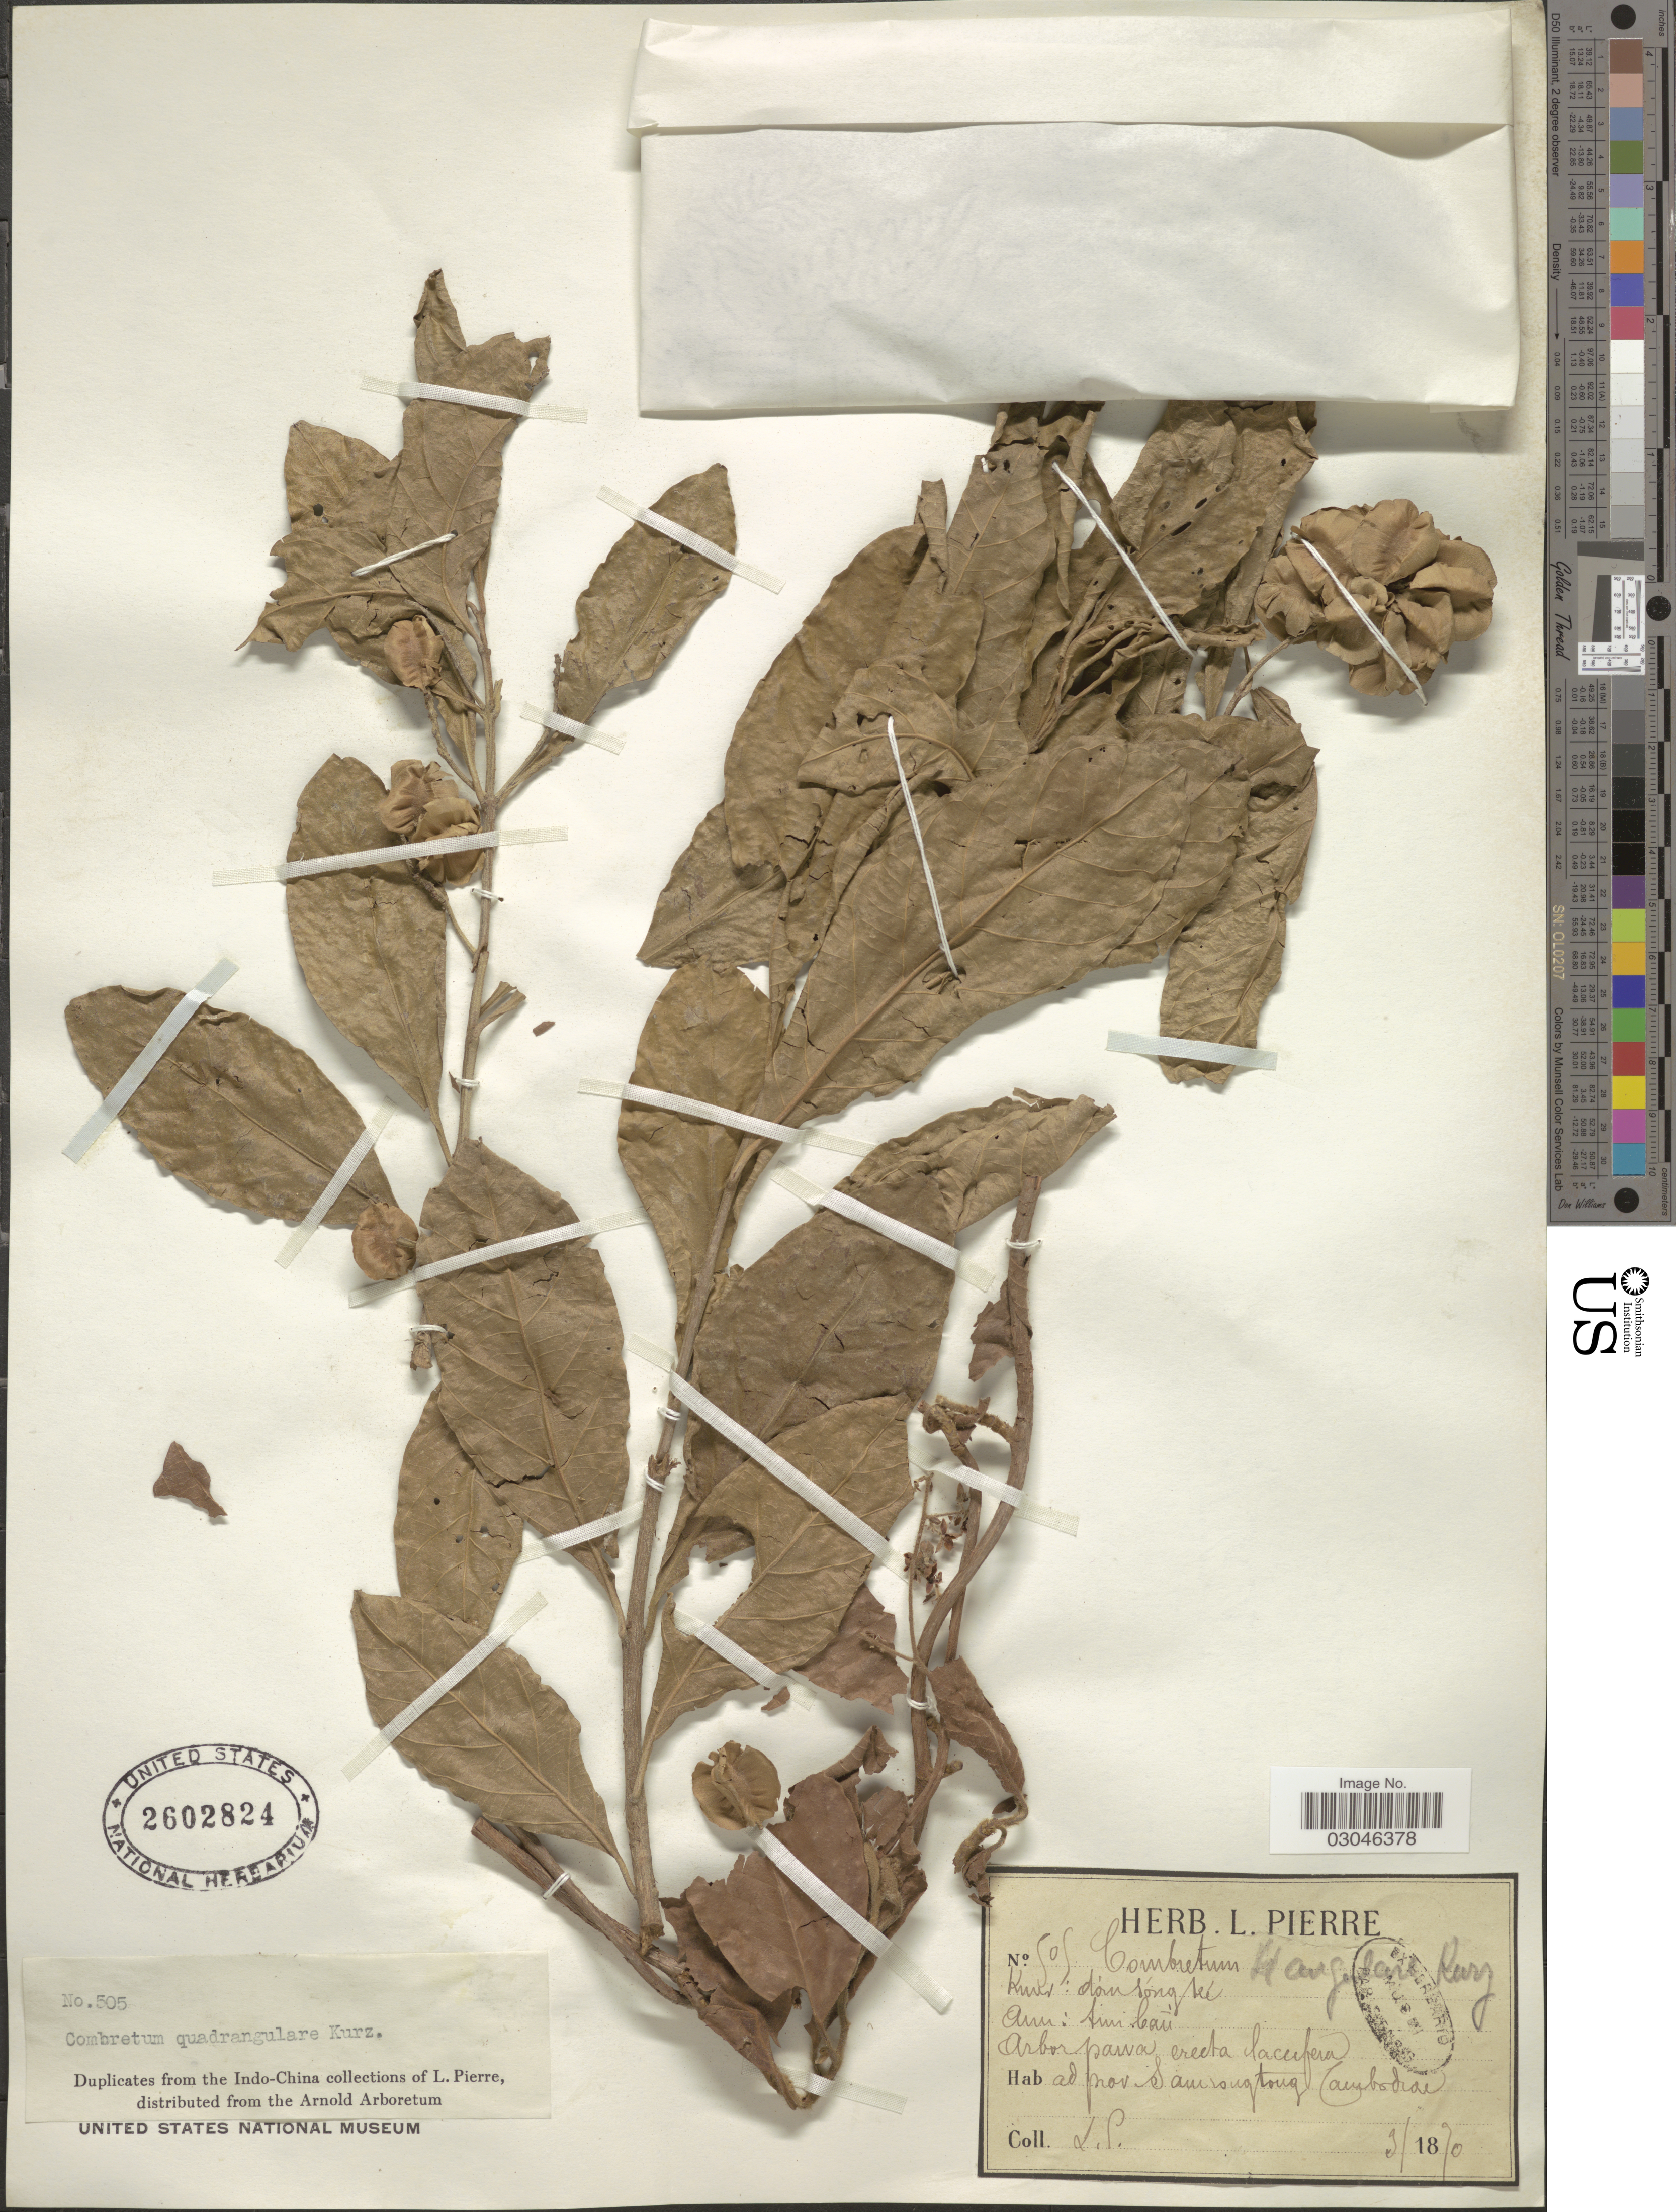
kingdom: Plantae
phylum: Tracheophyta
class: Magnoliopsida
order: Myrtales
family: Combretaceae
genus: Combretum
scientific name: Combretum quadrangulare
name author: Kurz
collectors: L. Pierre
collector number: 505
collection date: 1870-03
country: Cambodia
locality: Ad prov. Samrongtong [at Samraong Tong province]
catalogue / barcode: US 2602824